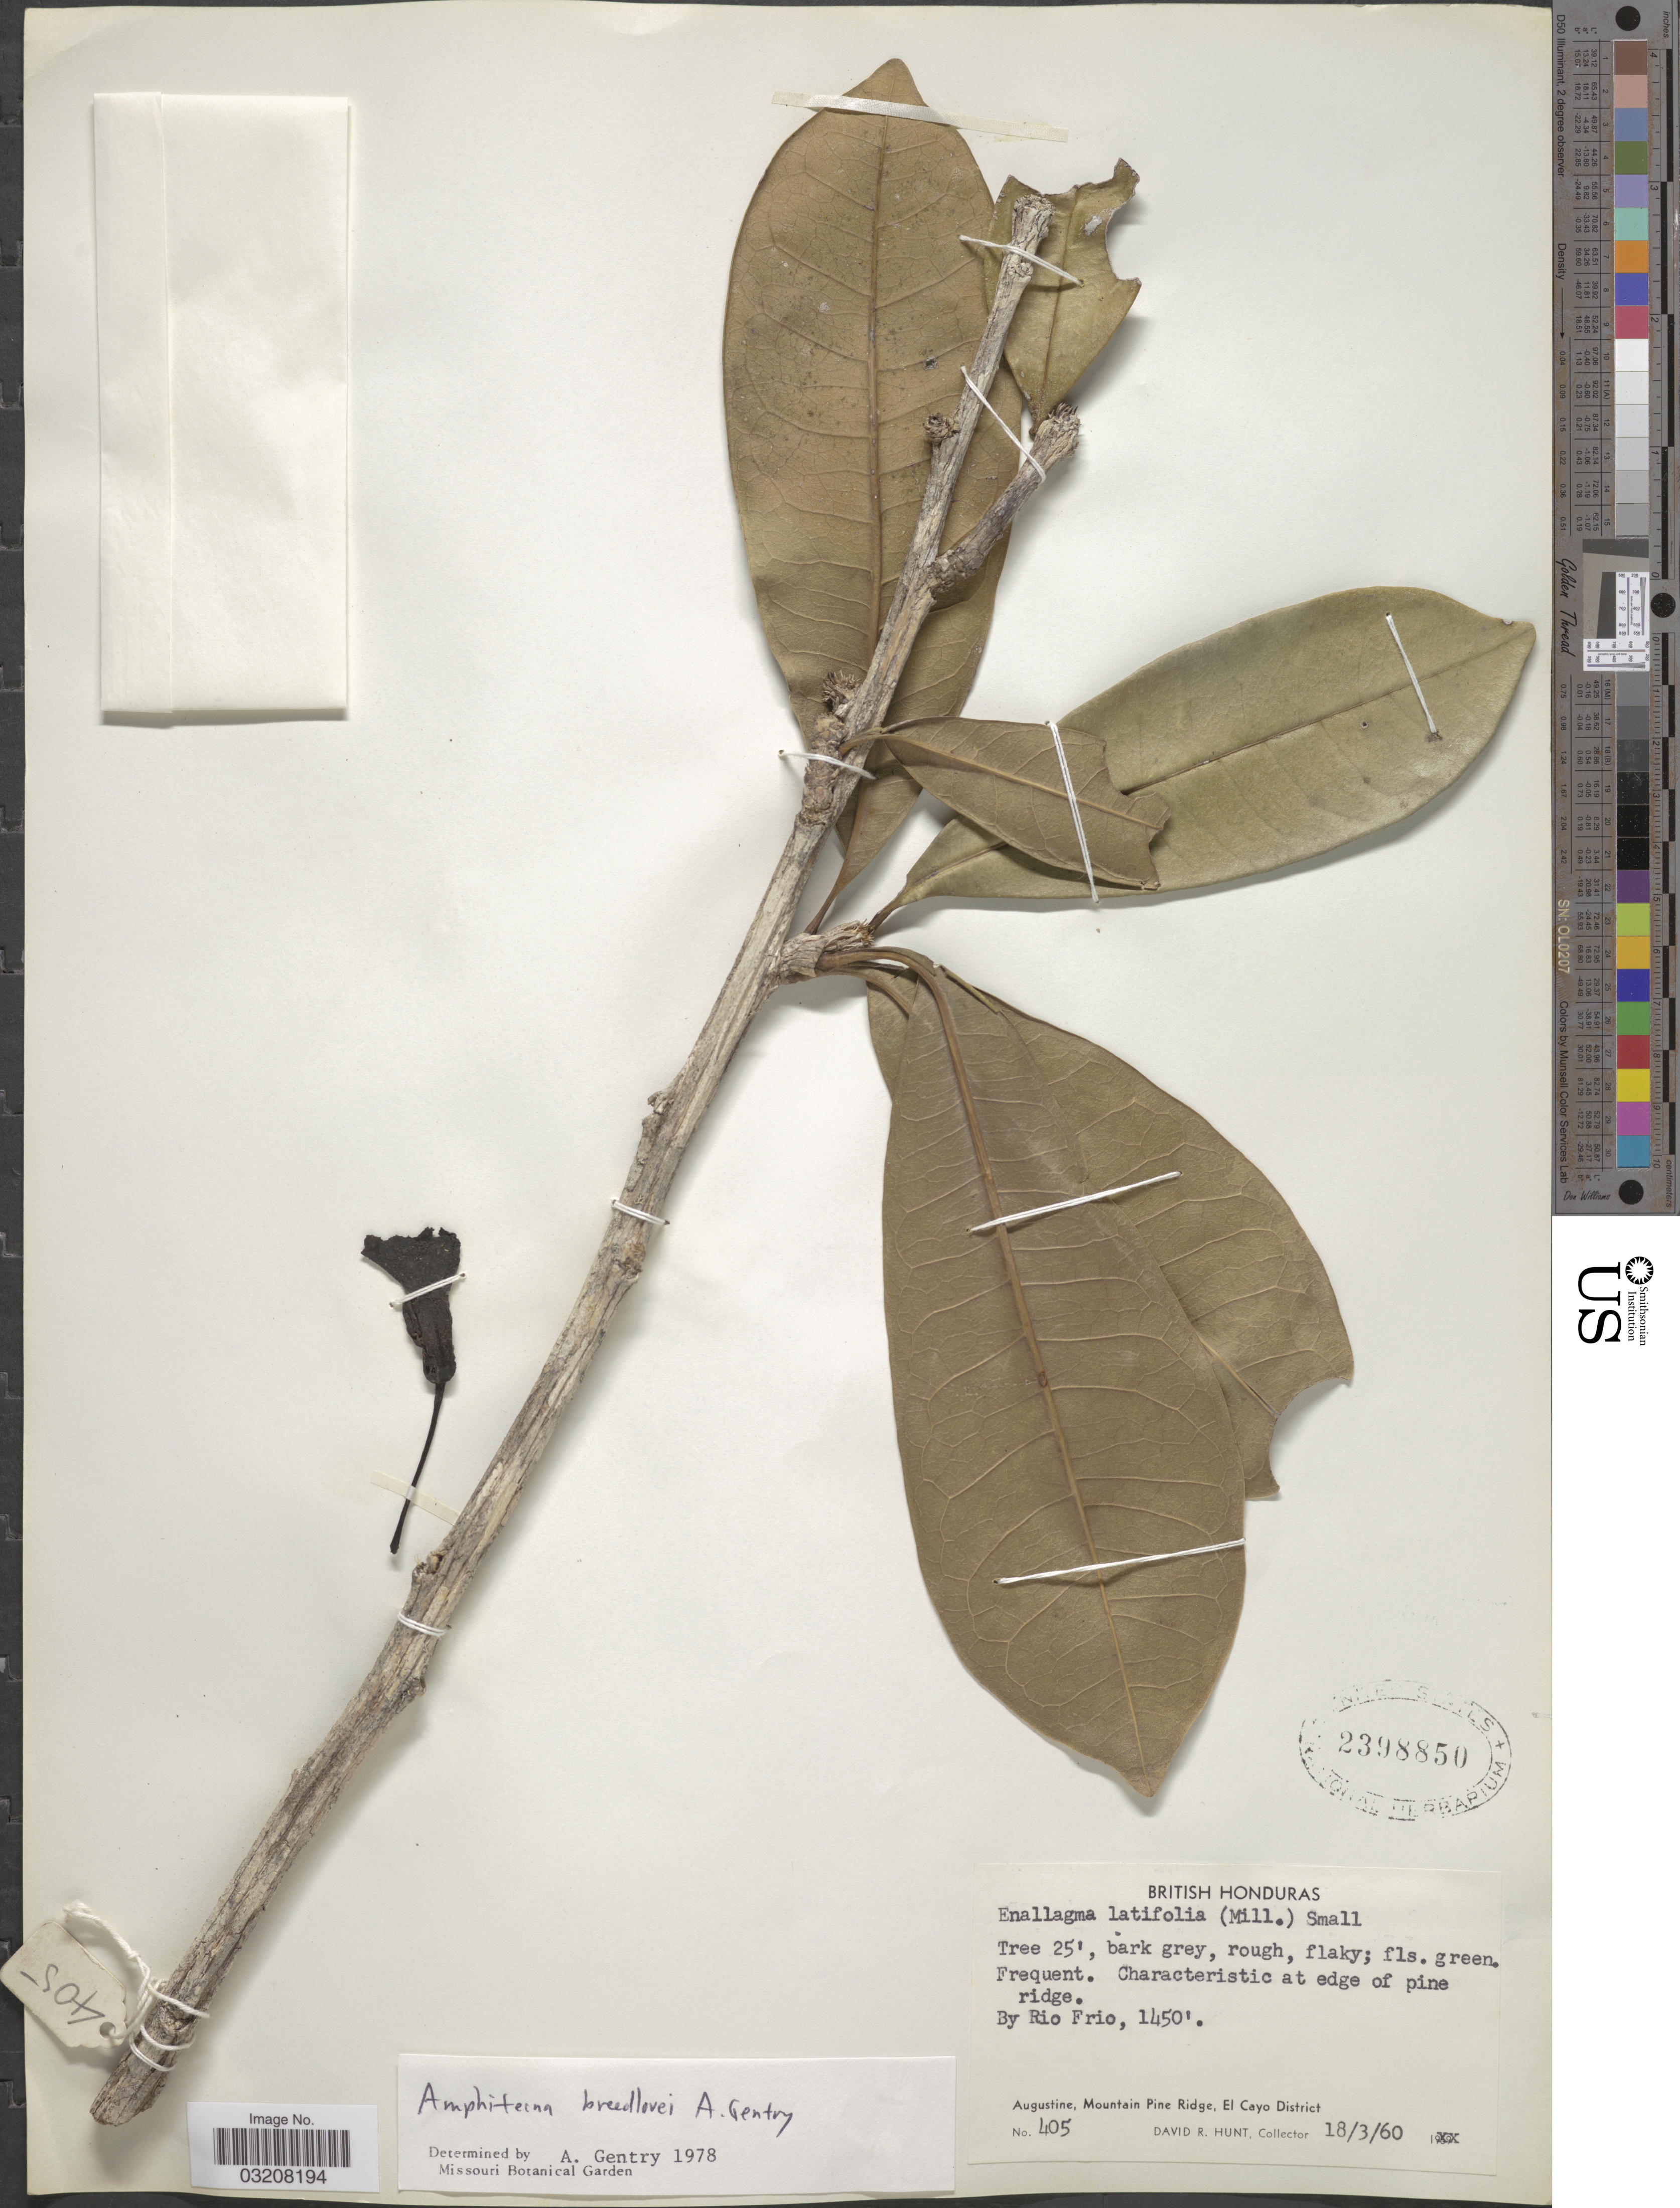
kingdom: Plantae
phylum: Tracheophyta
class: Magnoliopsida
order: Lamiales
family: Bignoniaceae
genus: Amphitecna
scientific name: Amphitecna breedlovei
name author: A.H. Gentry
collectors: D. R. Hunt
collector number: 405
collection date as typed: Transcribed d/m/y: 18/3/60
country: Belize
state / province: Cayo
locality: British Honduras. Characteristic at edge of pine ridge. By Rio Frio. Augustine, Mountain Pine Ridge, El Cayo District.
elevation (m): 442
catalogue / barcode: US 2398850